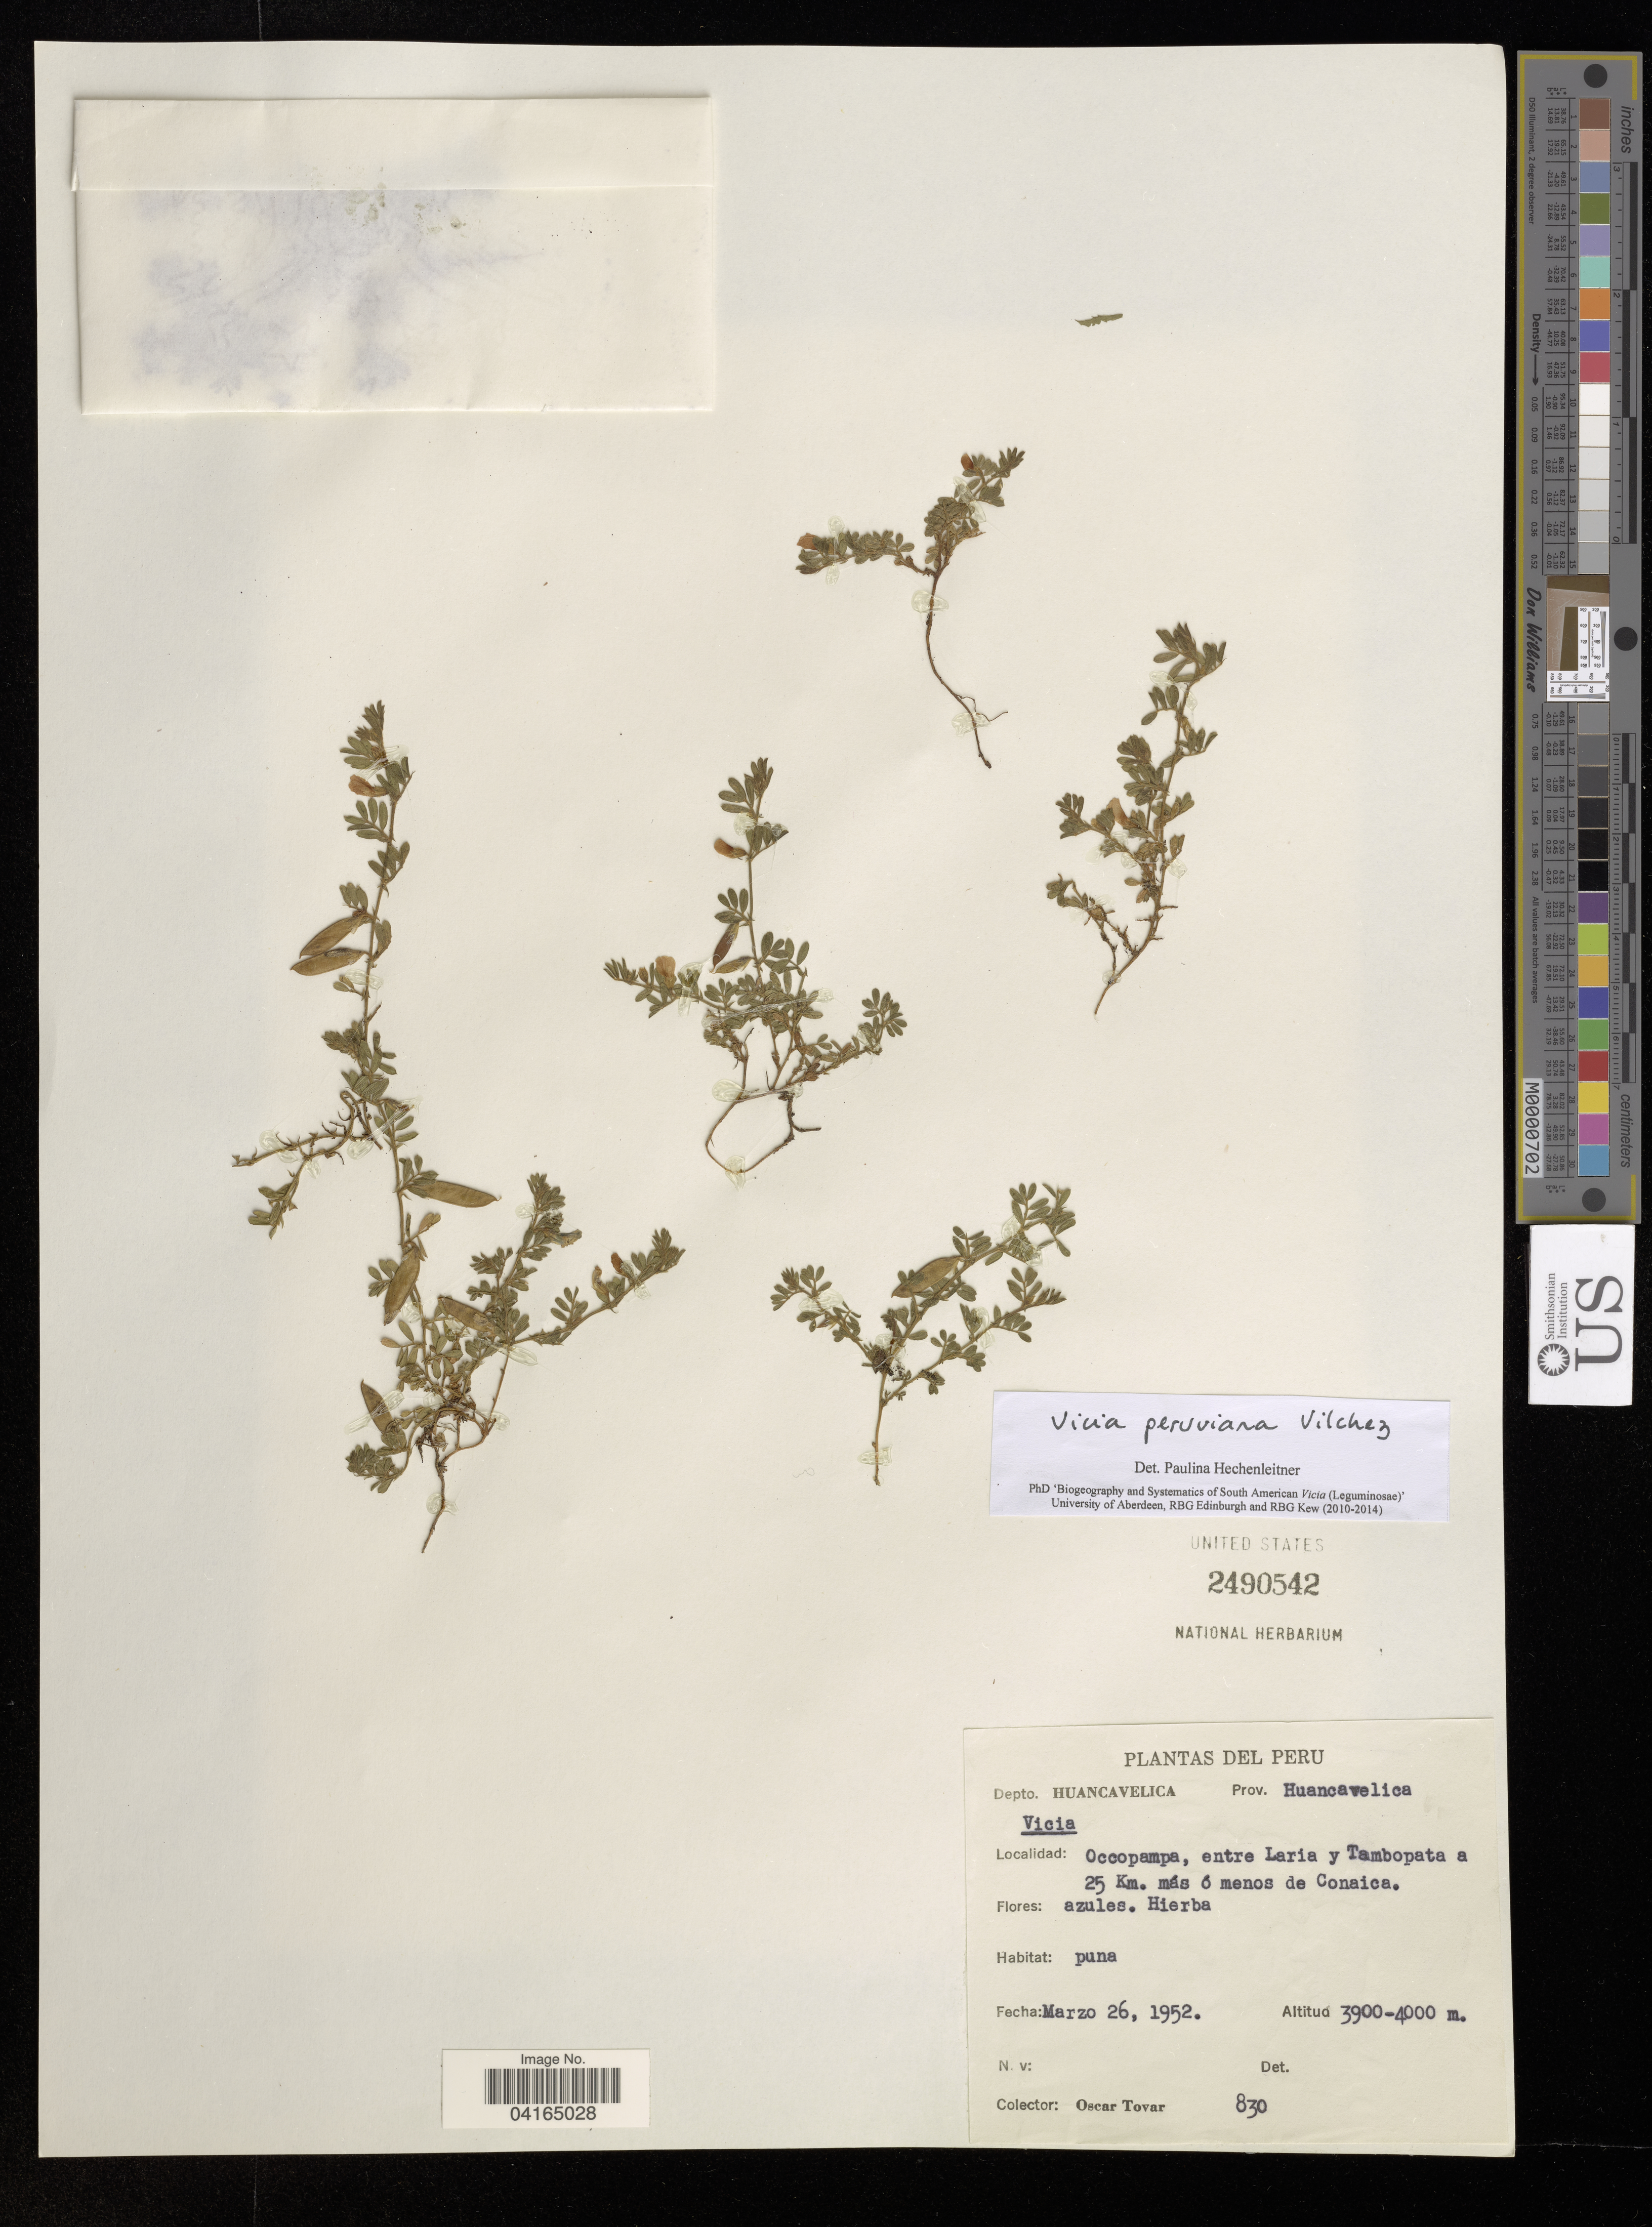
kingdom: Plantae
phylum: Tracheophyta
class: Magnoliopsida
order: Fabales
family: Fabaceae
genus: Vicia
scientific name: Vicia peruviana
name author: Vilchez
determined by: Hechenleitner, Paulina, RBG Edinburgh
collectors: Ó. Tovar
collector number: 830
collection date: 1952-03-26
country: Peru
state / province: Huancavelica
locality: Depto. Huancavelica Prov. Huancavelica. Occopampa, entre Laria y Tambopata a 25 Km. más ó menos de Conaica.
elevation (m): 3900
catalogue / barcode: US 2490542